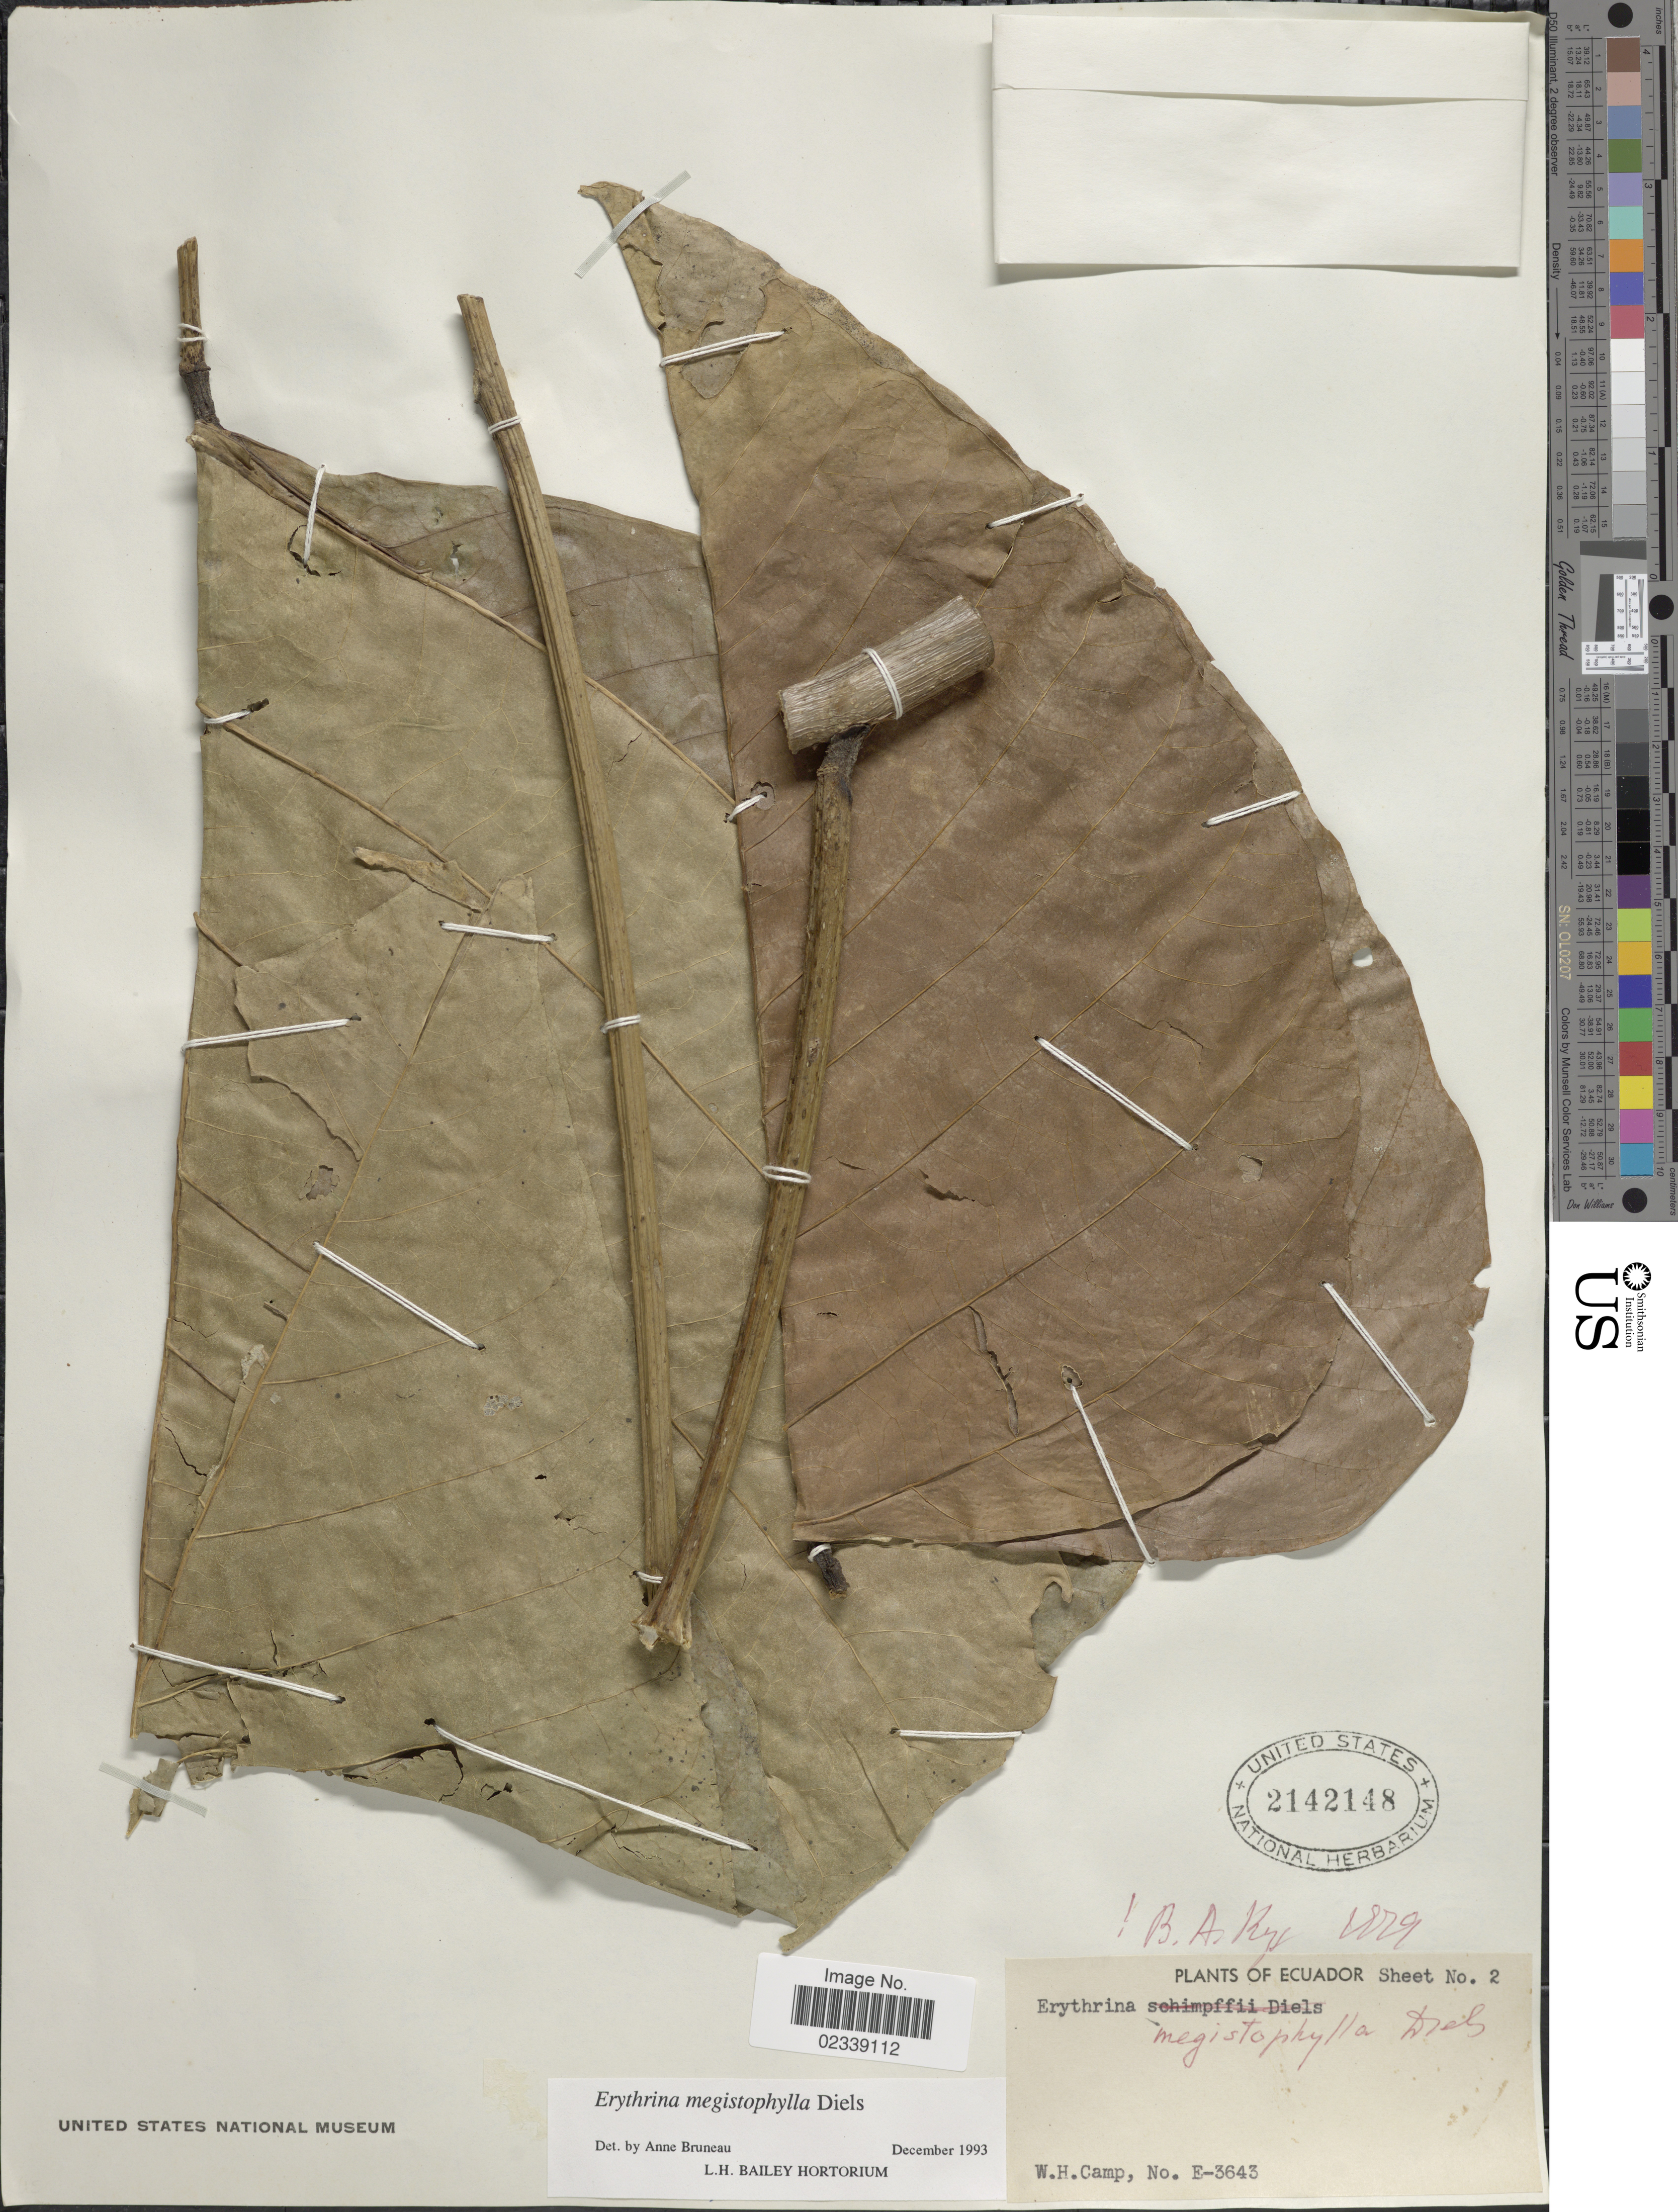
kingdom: Plantae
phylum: Tracheophyta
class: Magnoliopsida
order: Fabales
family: Fabaceae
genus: Erythrina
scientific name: Erythrina megistophylla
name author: Diels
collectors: W. H. Camp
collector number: E-3643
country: Ecuador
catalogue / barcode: US 2142148